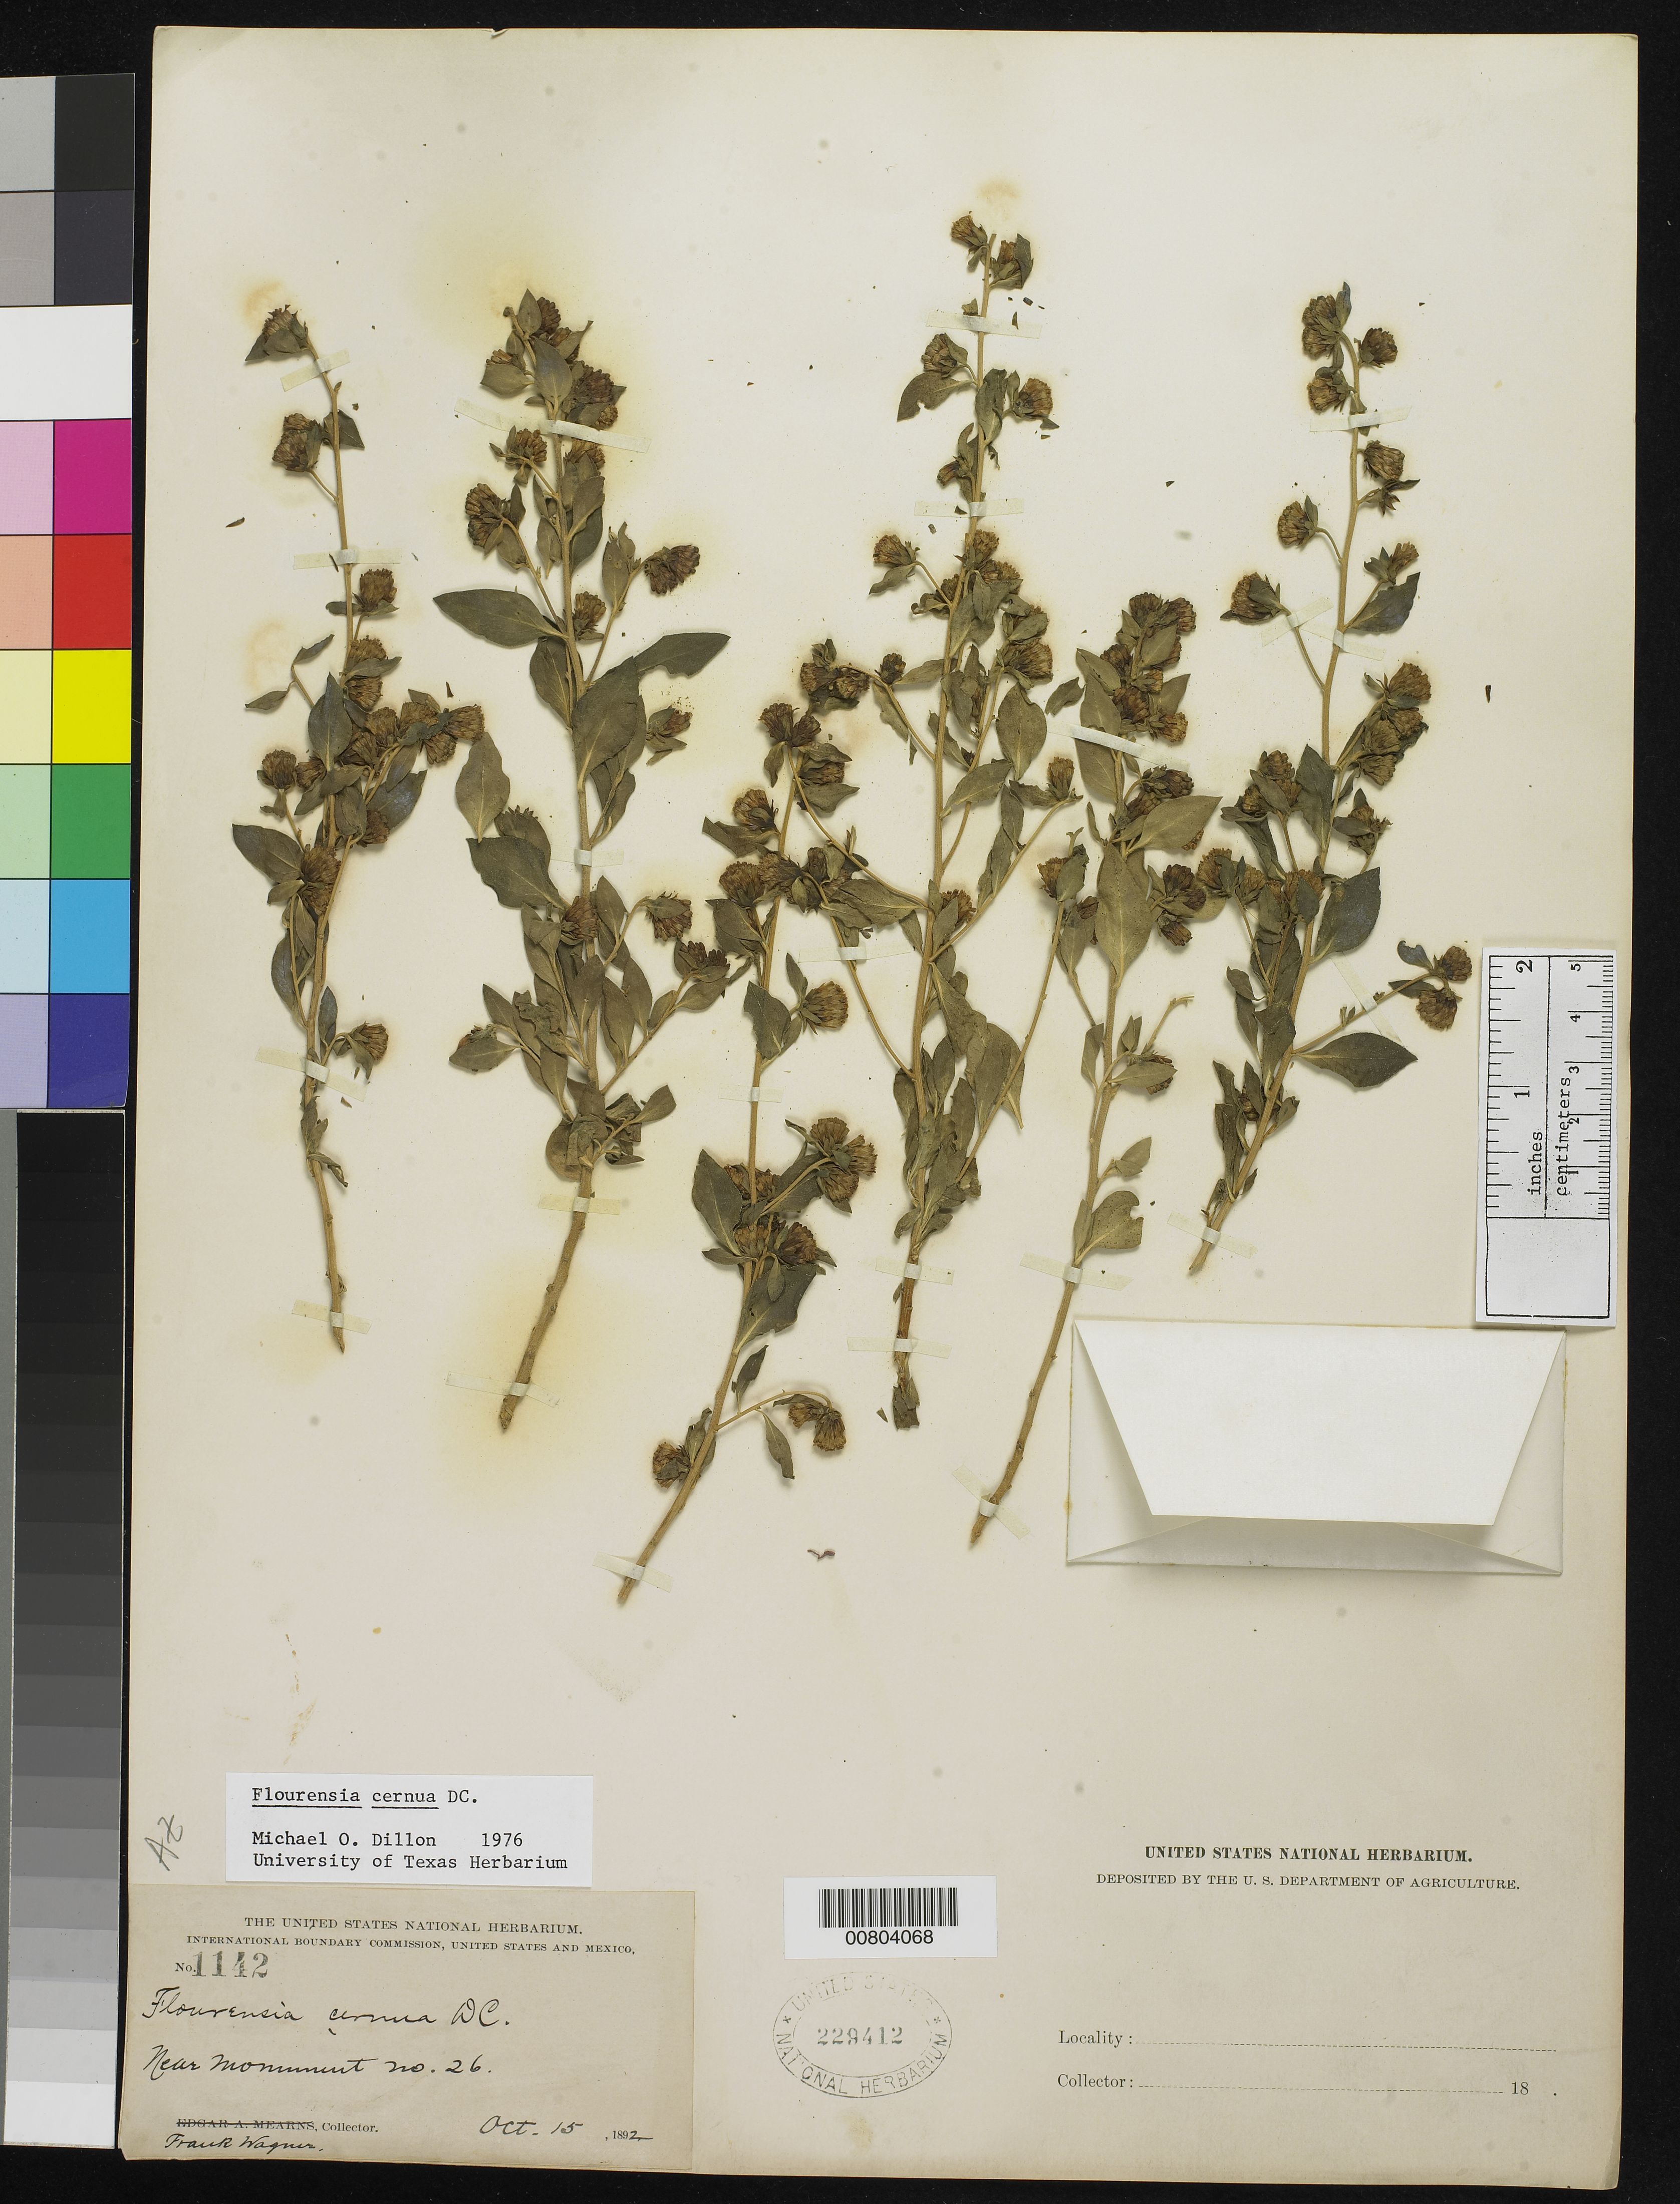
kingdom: Plantae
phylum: Tracheophyta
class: Magnoliopsida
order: Asterales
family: Asteraceae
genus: Flourensia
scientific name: Flourensia cernua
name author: DC.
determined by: Dillon, M. O.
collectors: F. Wagner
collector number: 1142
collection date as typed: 15 Oct 1892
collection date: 1892-10-15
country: United States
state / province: Arizona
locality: San Pedro River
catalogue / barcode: US 229412